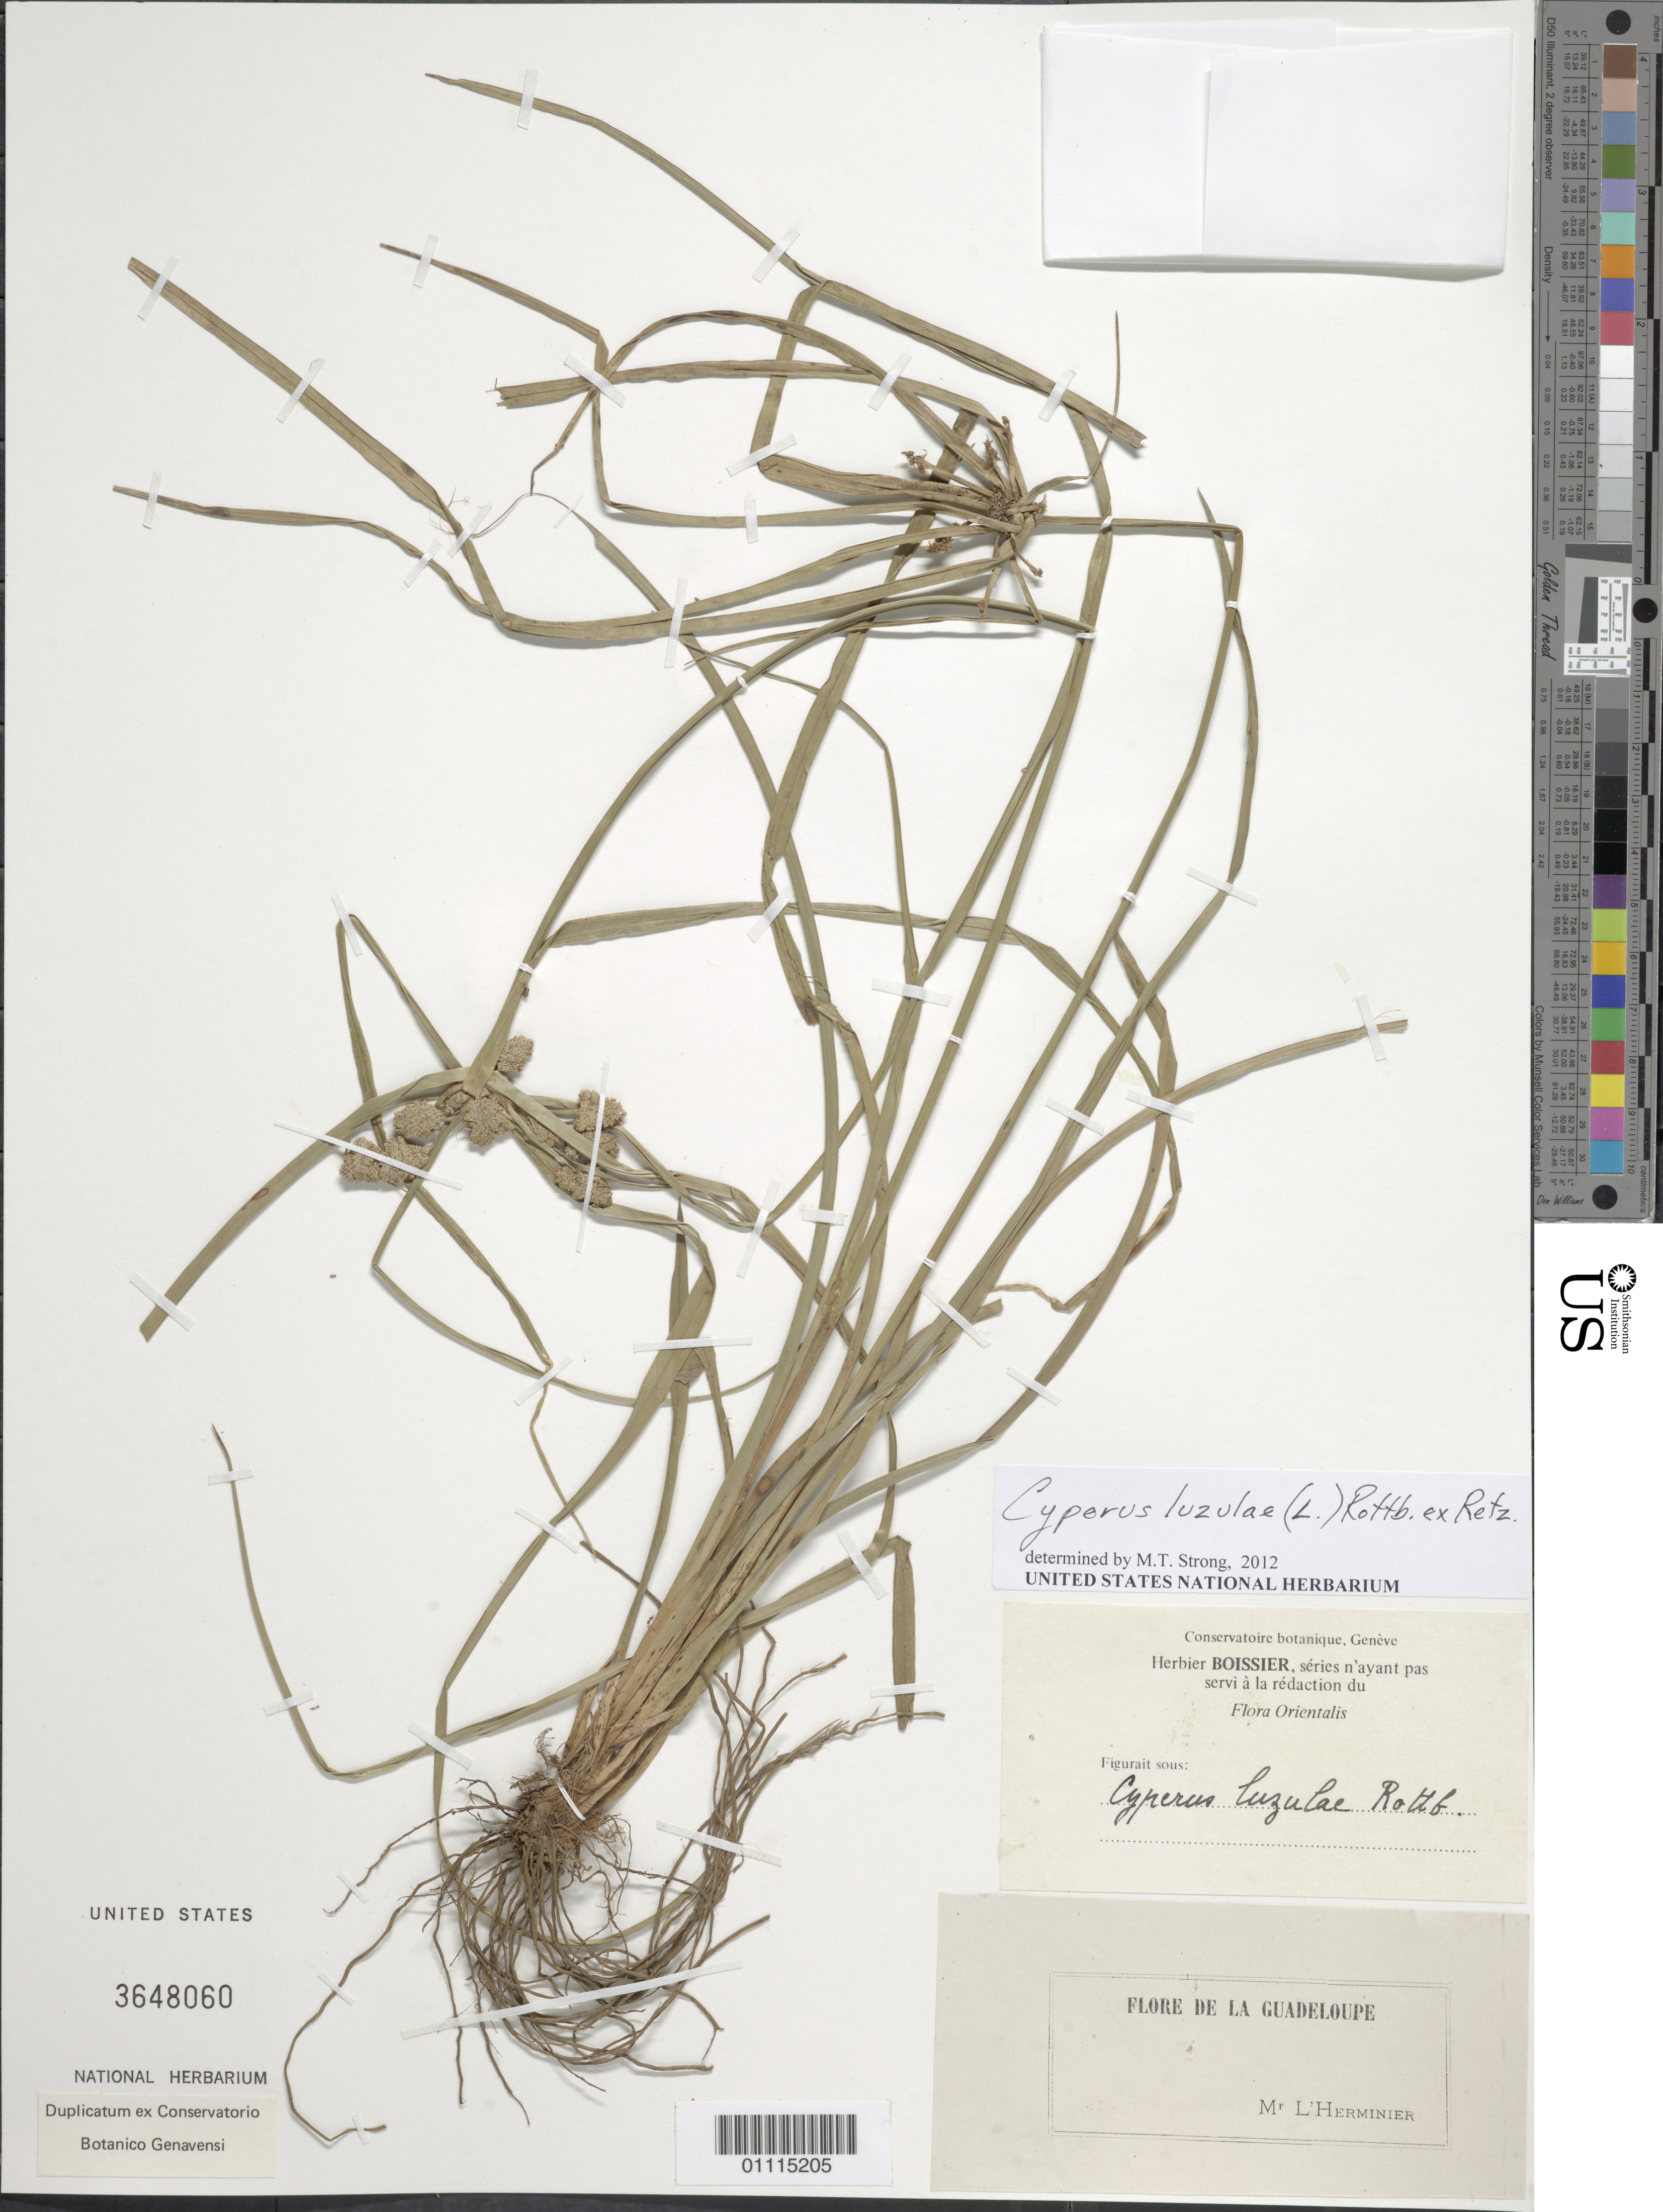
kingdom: Plantae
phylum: Tracheophyta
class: Liliopsida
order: Poales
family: Cyperaceae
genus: Cyperus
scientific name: Cyperus luzulae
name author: (L.) Rottb. ex Retz.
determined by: Strong, M. T., (US), Smithsonian Institution - National Museum of Natural History (UNITED STATES)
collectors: F. L'Herminier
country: Guadeloupe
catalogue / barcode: US 3648060